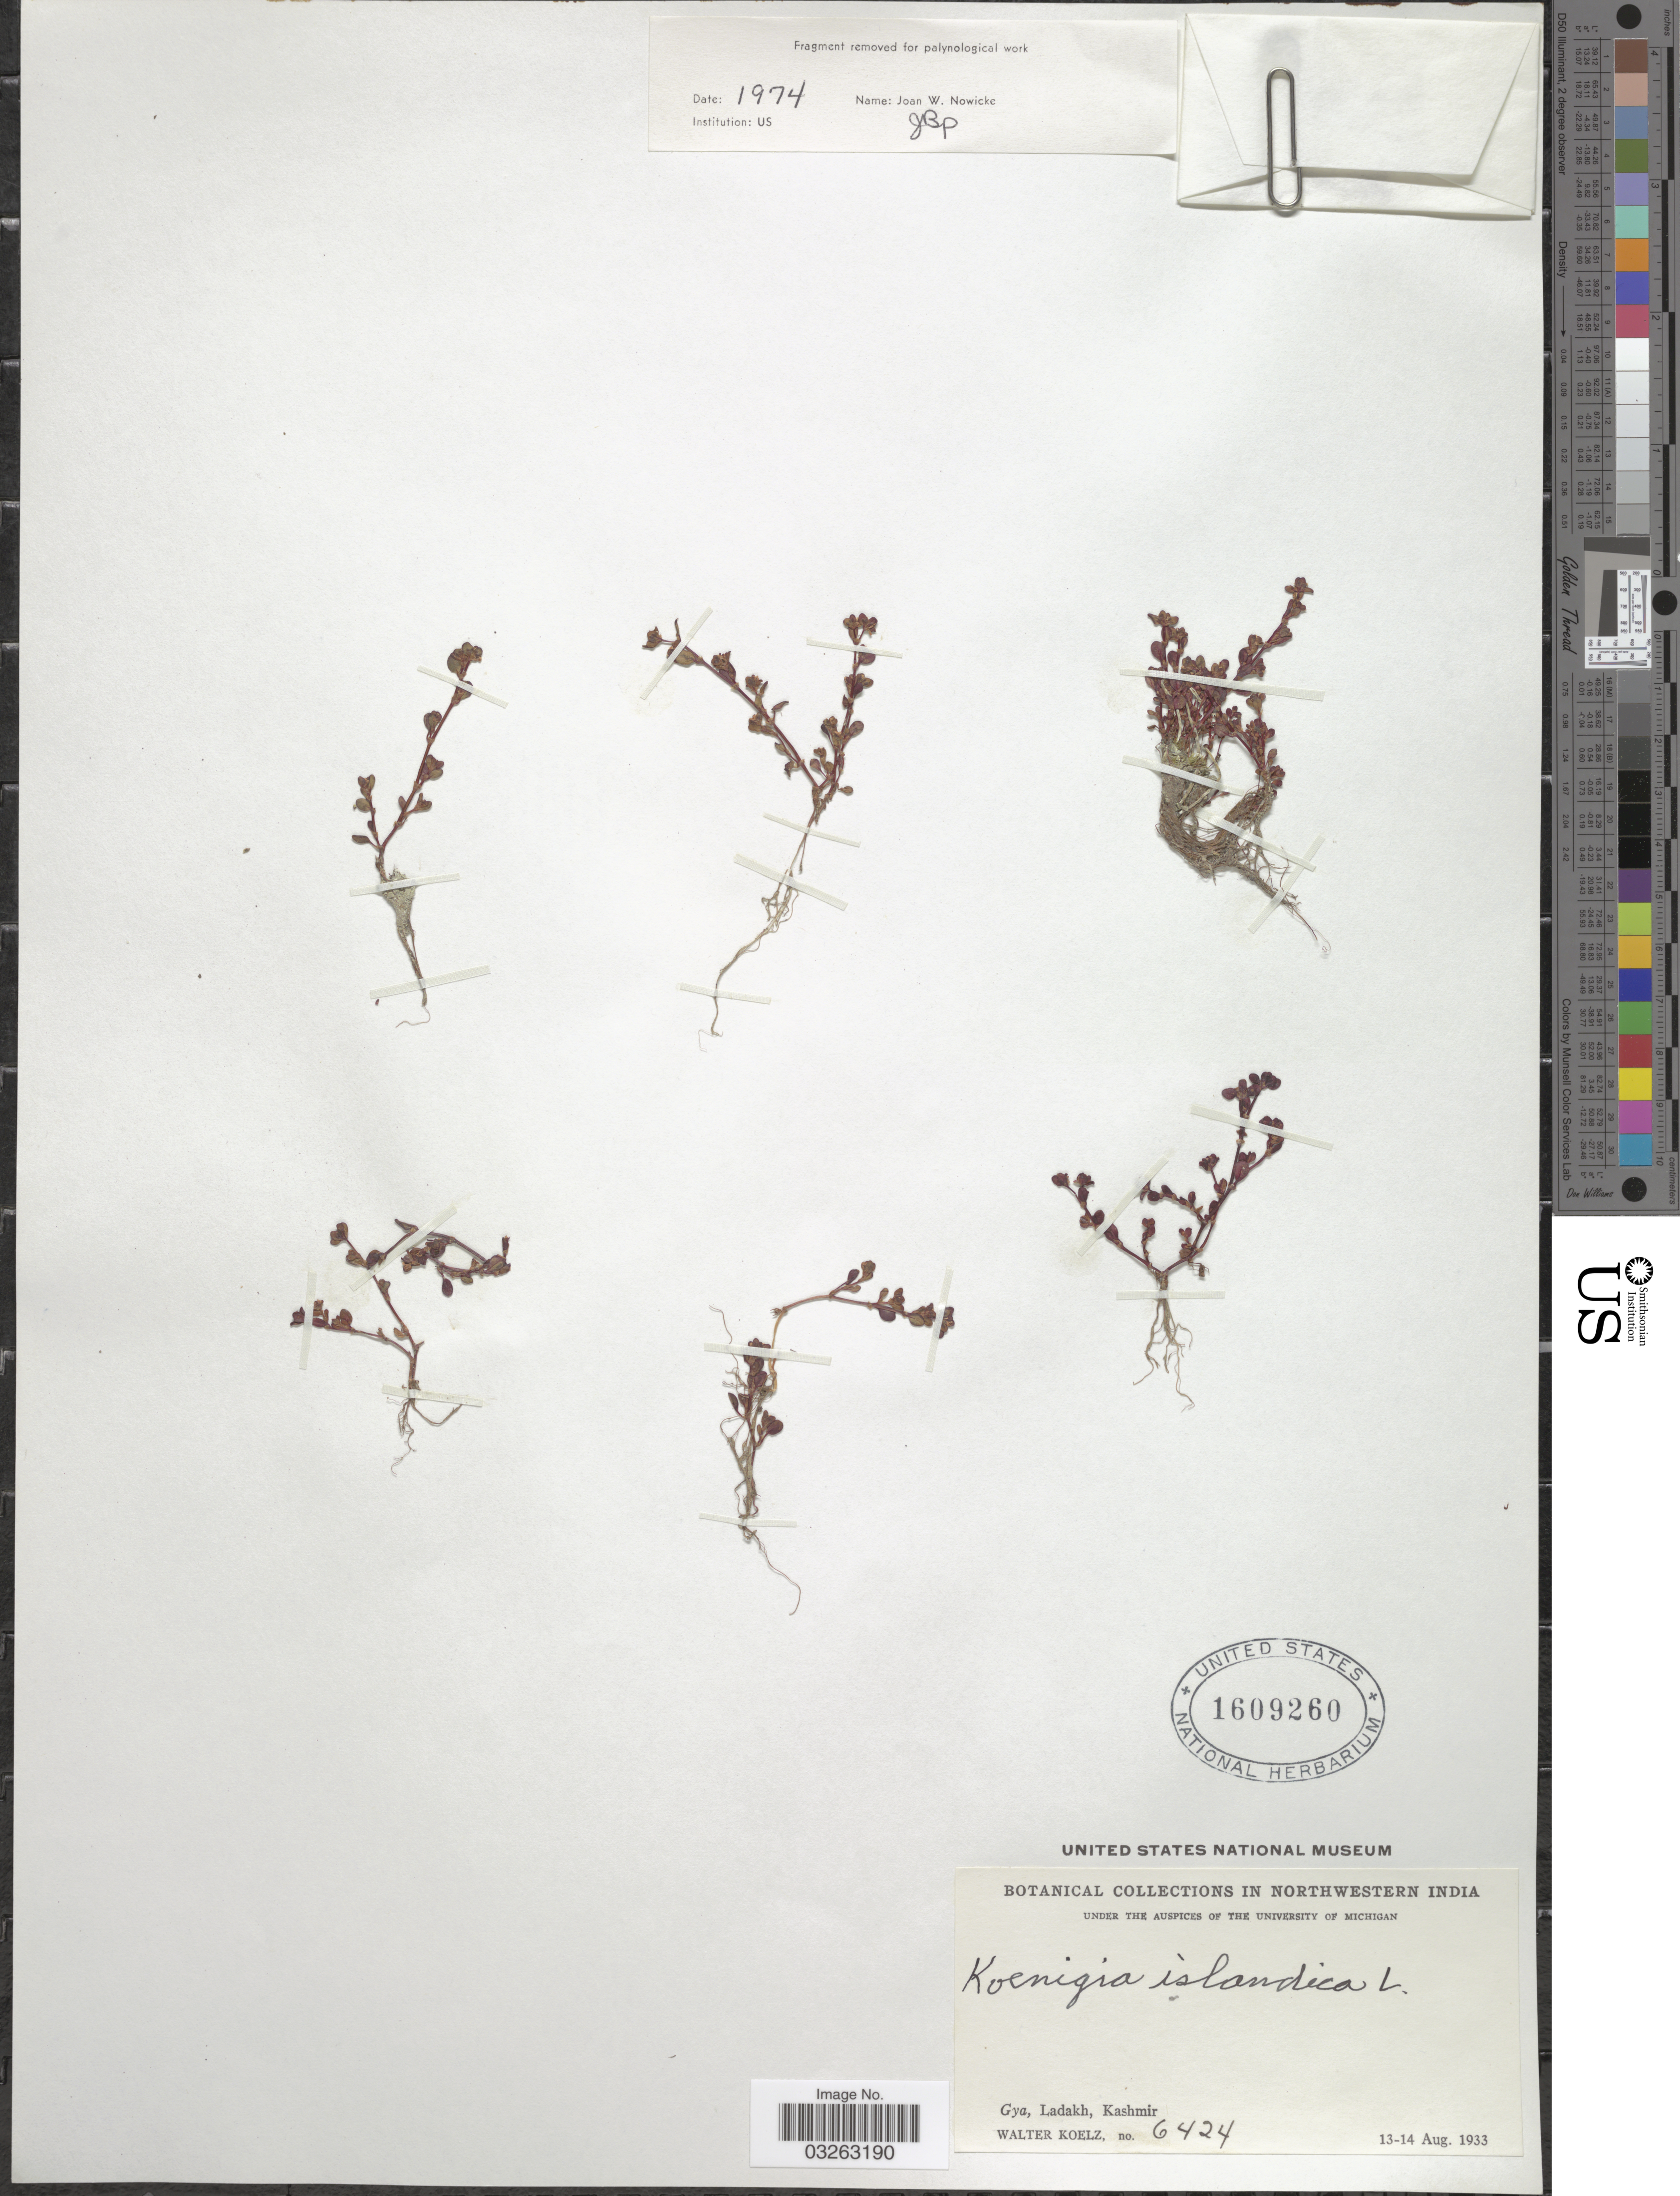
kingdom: Plantae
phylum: Tracheophyta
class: Magnoliopsida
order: Caryophyllales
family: Polygonaceae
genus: Koenigia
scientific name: Koenigia islandica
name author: L.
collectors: W. N. Koelz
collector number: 6424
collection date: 1933-08-13/1933-08-14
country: India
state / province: Jammu and Kashmir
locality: Northwestern India, Gya, Ladakh, Kashmir.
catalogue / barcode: US 1609260